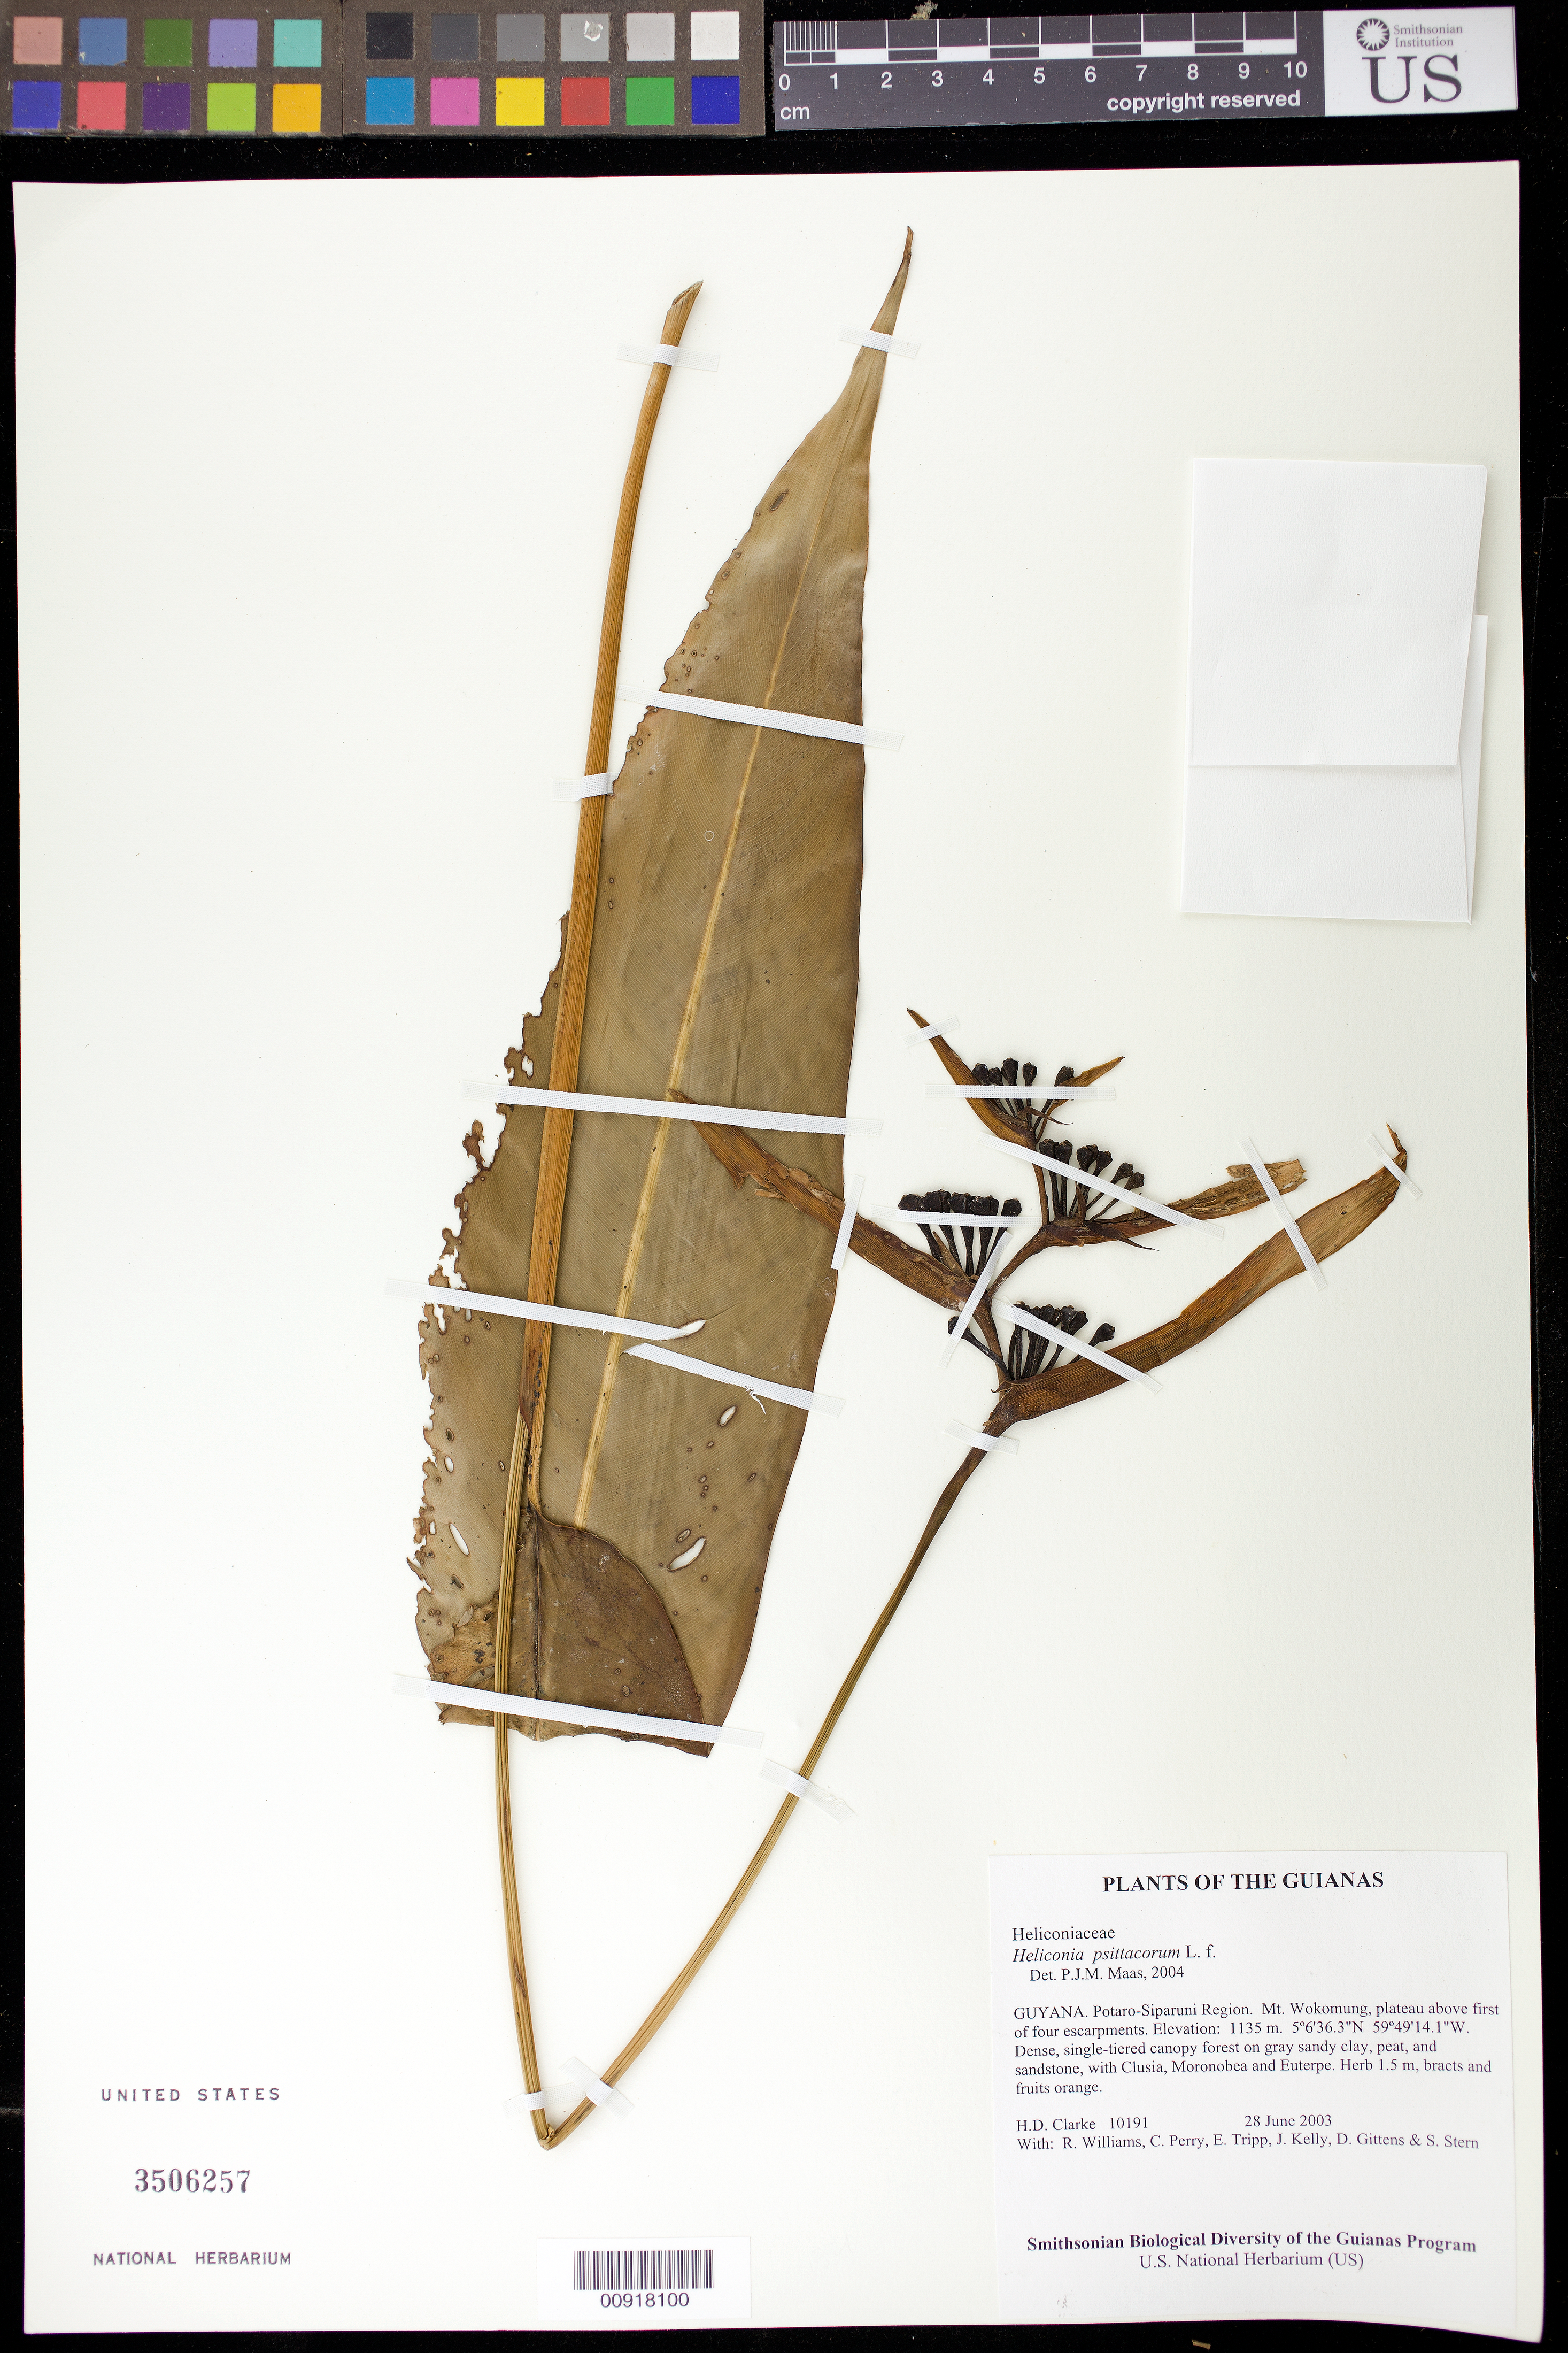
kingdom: Plantae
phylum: Tracheophyta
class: Liliopsida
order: Zingiberales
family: Heliconiaceae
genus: Heliconia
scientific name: Heliconia psittacorum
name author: L. f.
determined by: Maas, Paul J. M.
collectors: H. D. Clarke, R. Williams, C. Perry, E. Tripp, J. Kelly, D. Gittens & S. R. Stern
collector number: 10191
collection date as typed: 28 June 2003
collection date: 2003-06-28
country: Guyana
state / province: Potaro-Siparuni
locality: Mt. Wokomung, plateau above first of four escarpments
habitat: Dense, single-tiered canopy forest on gray sandy clay, peat, and sandstone, with Clusia, Moronobea and Euterpe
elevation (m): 1135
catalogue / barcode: US 3506257